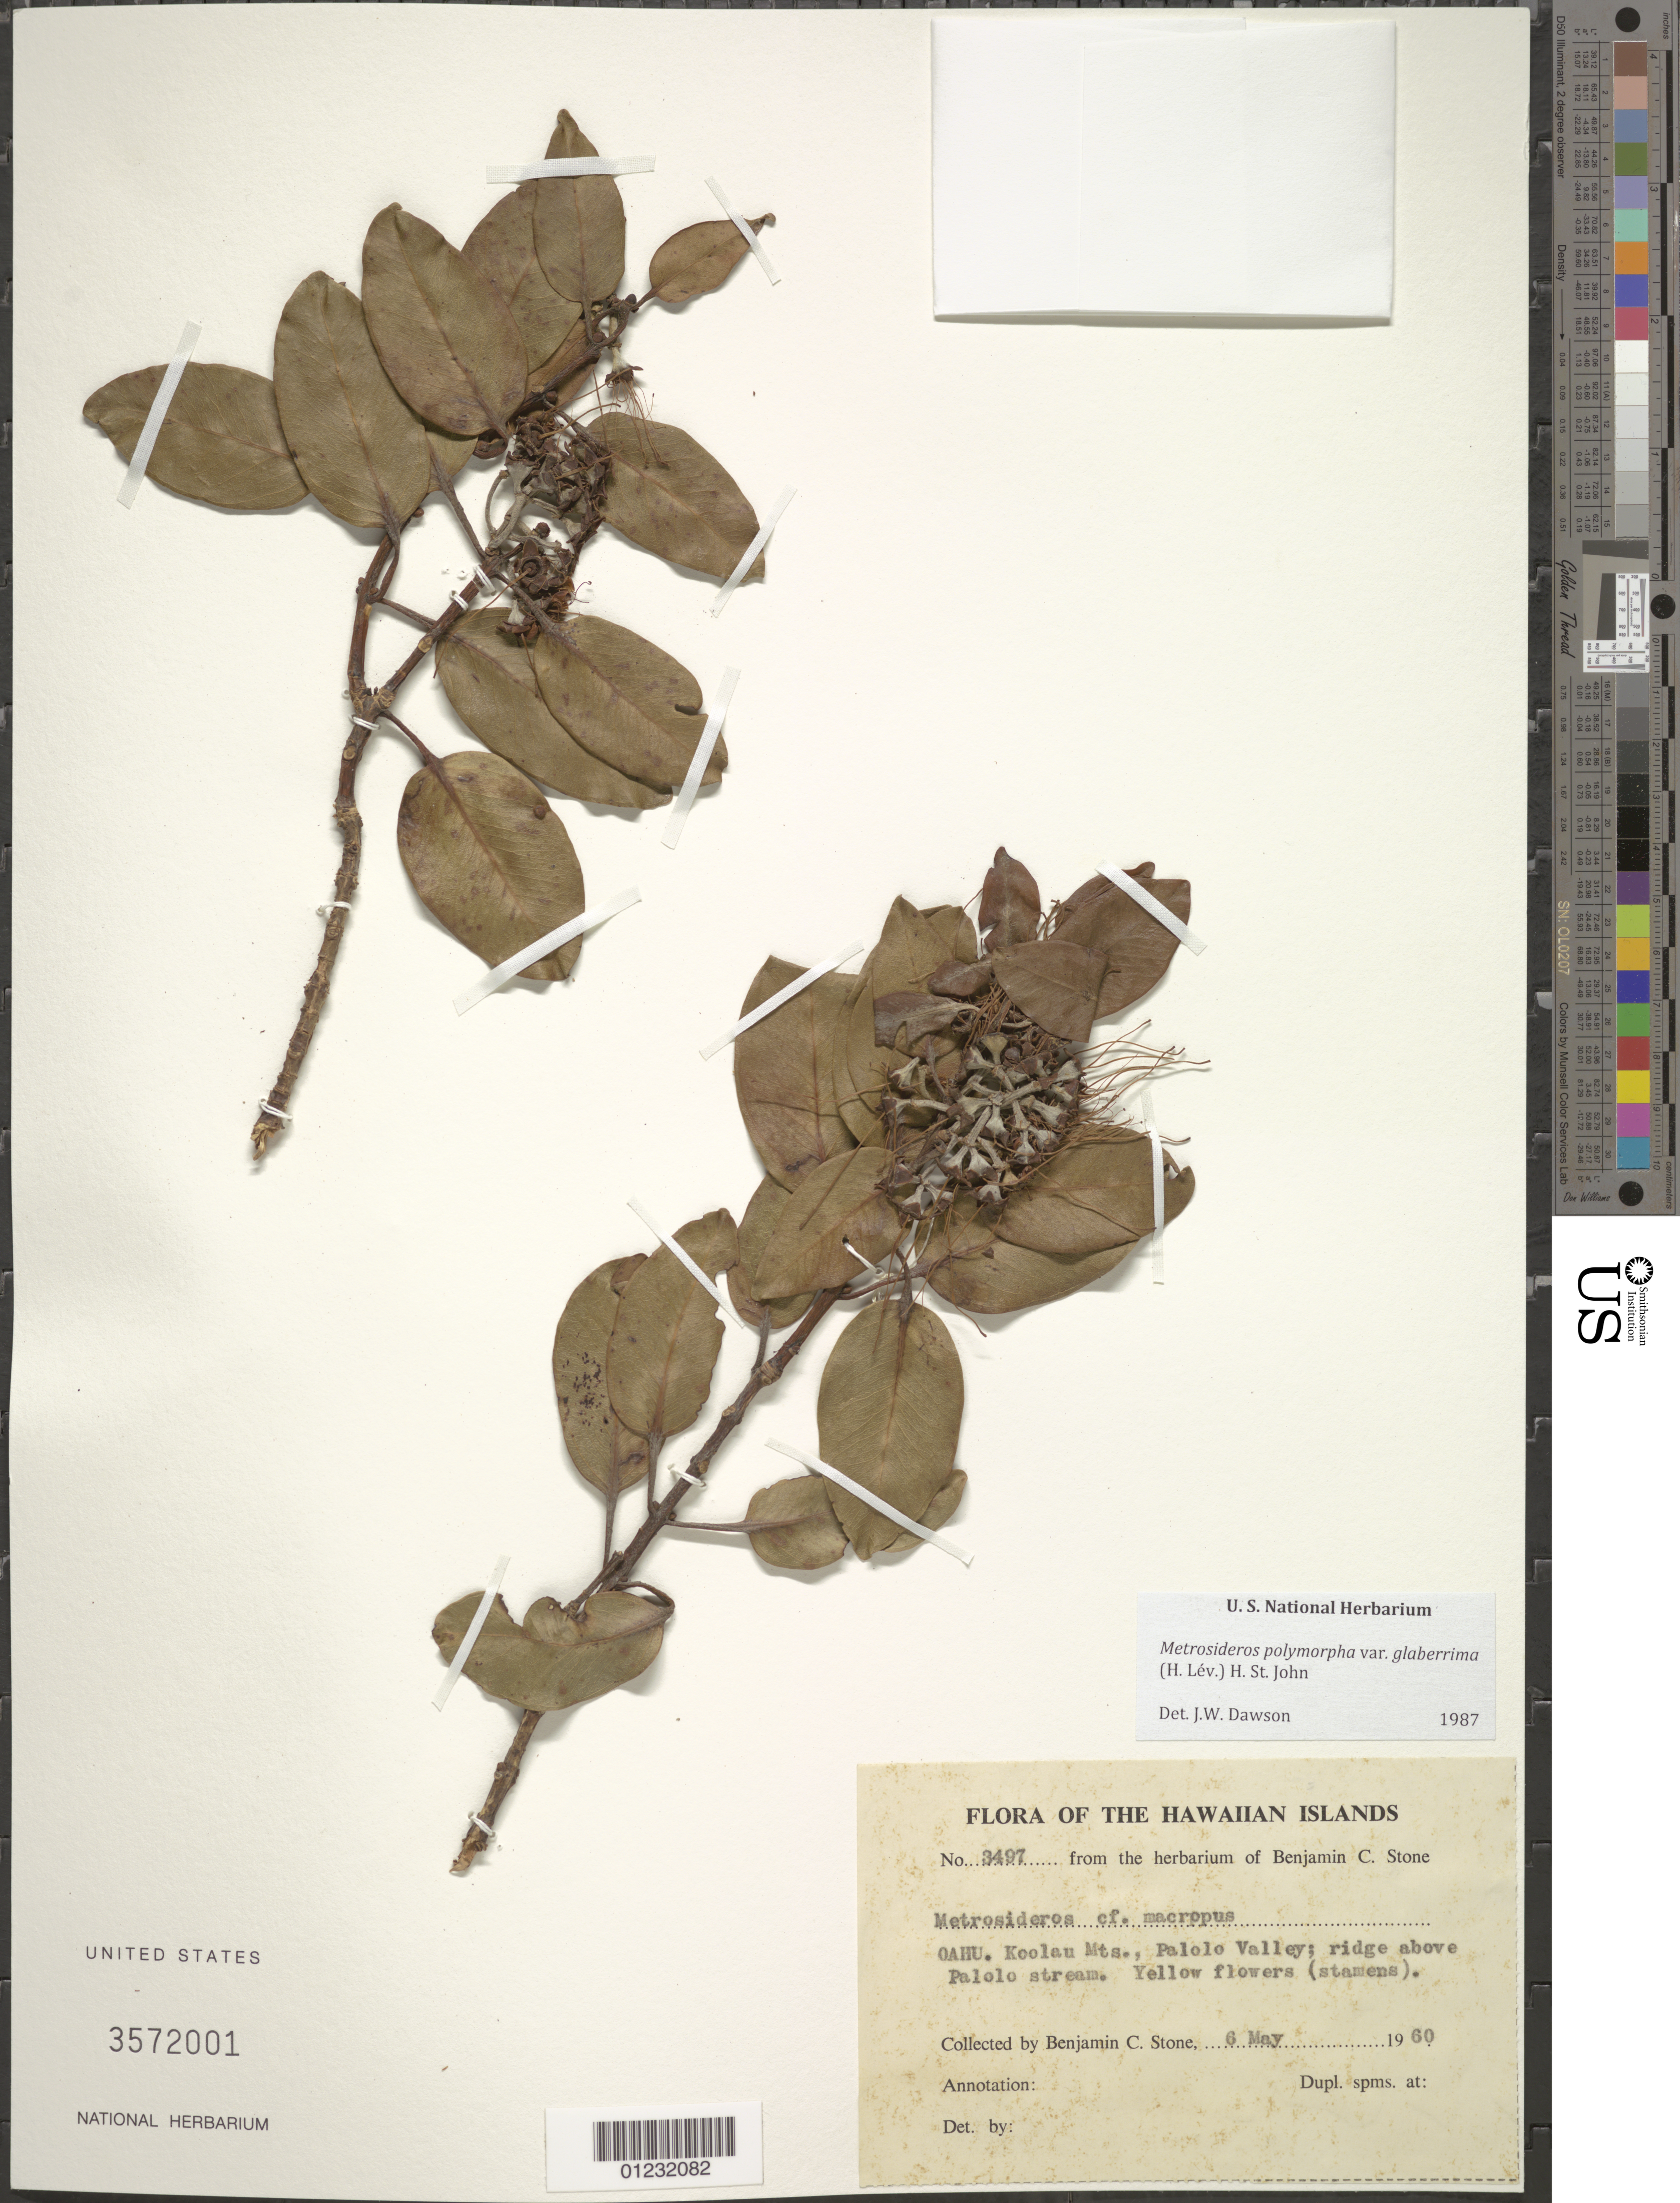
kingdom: Plantae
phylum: Tracheophyta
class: Magnoliopsida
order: Myrtales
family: Myrtaceae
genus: Metrosideros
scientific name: Metrosideros polymorpha var. glaberrima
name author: (H. Lév.) H. St. John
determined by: Dawson, J. W.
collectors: B. C. Stone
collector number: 3497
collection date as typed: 6 May 1960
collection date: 1960-05-06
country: United States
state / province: Hawaii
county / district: Honolulu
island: Oahu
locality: Koolau Mountains, Palolo Valley, Oahu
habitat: Ridges above Palolo Stream.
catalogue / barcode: US 3572001